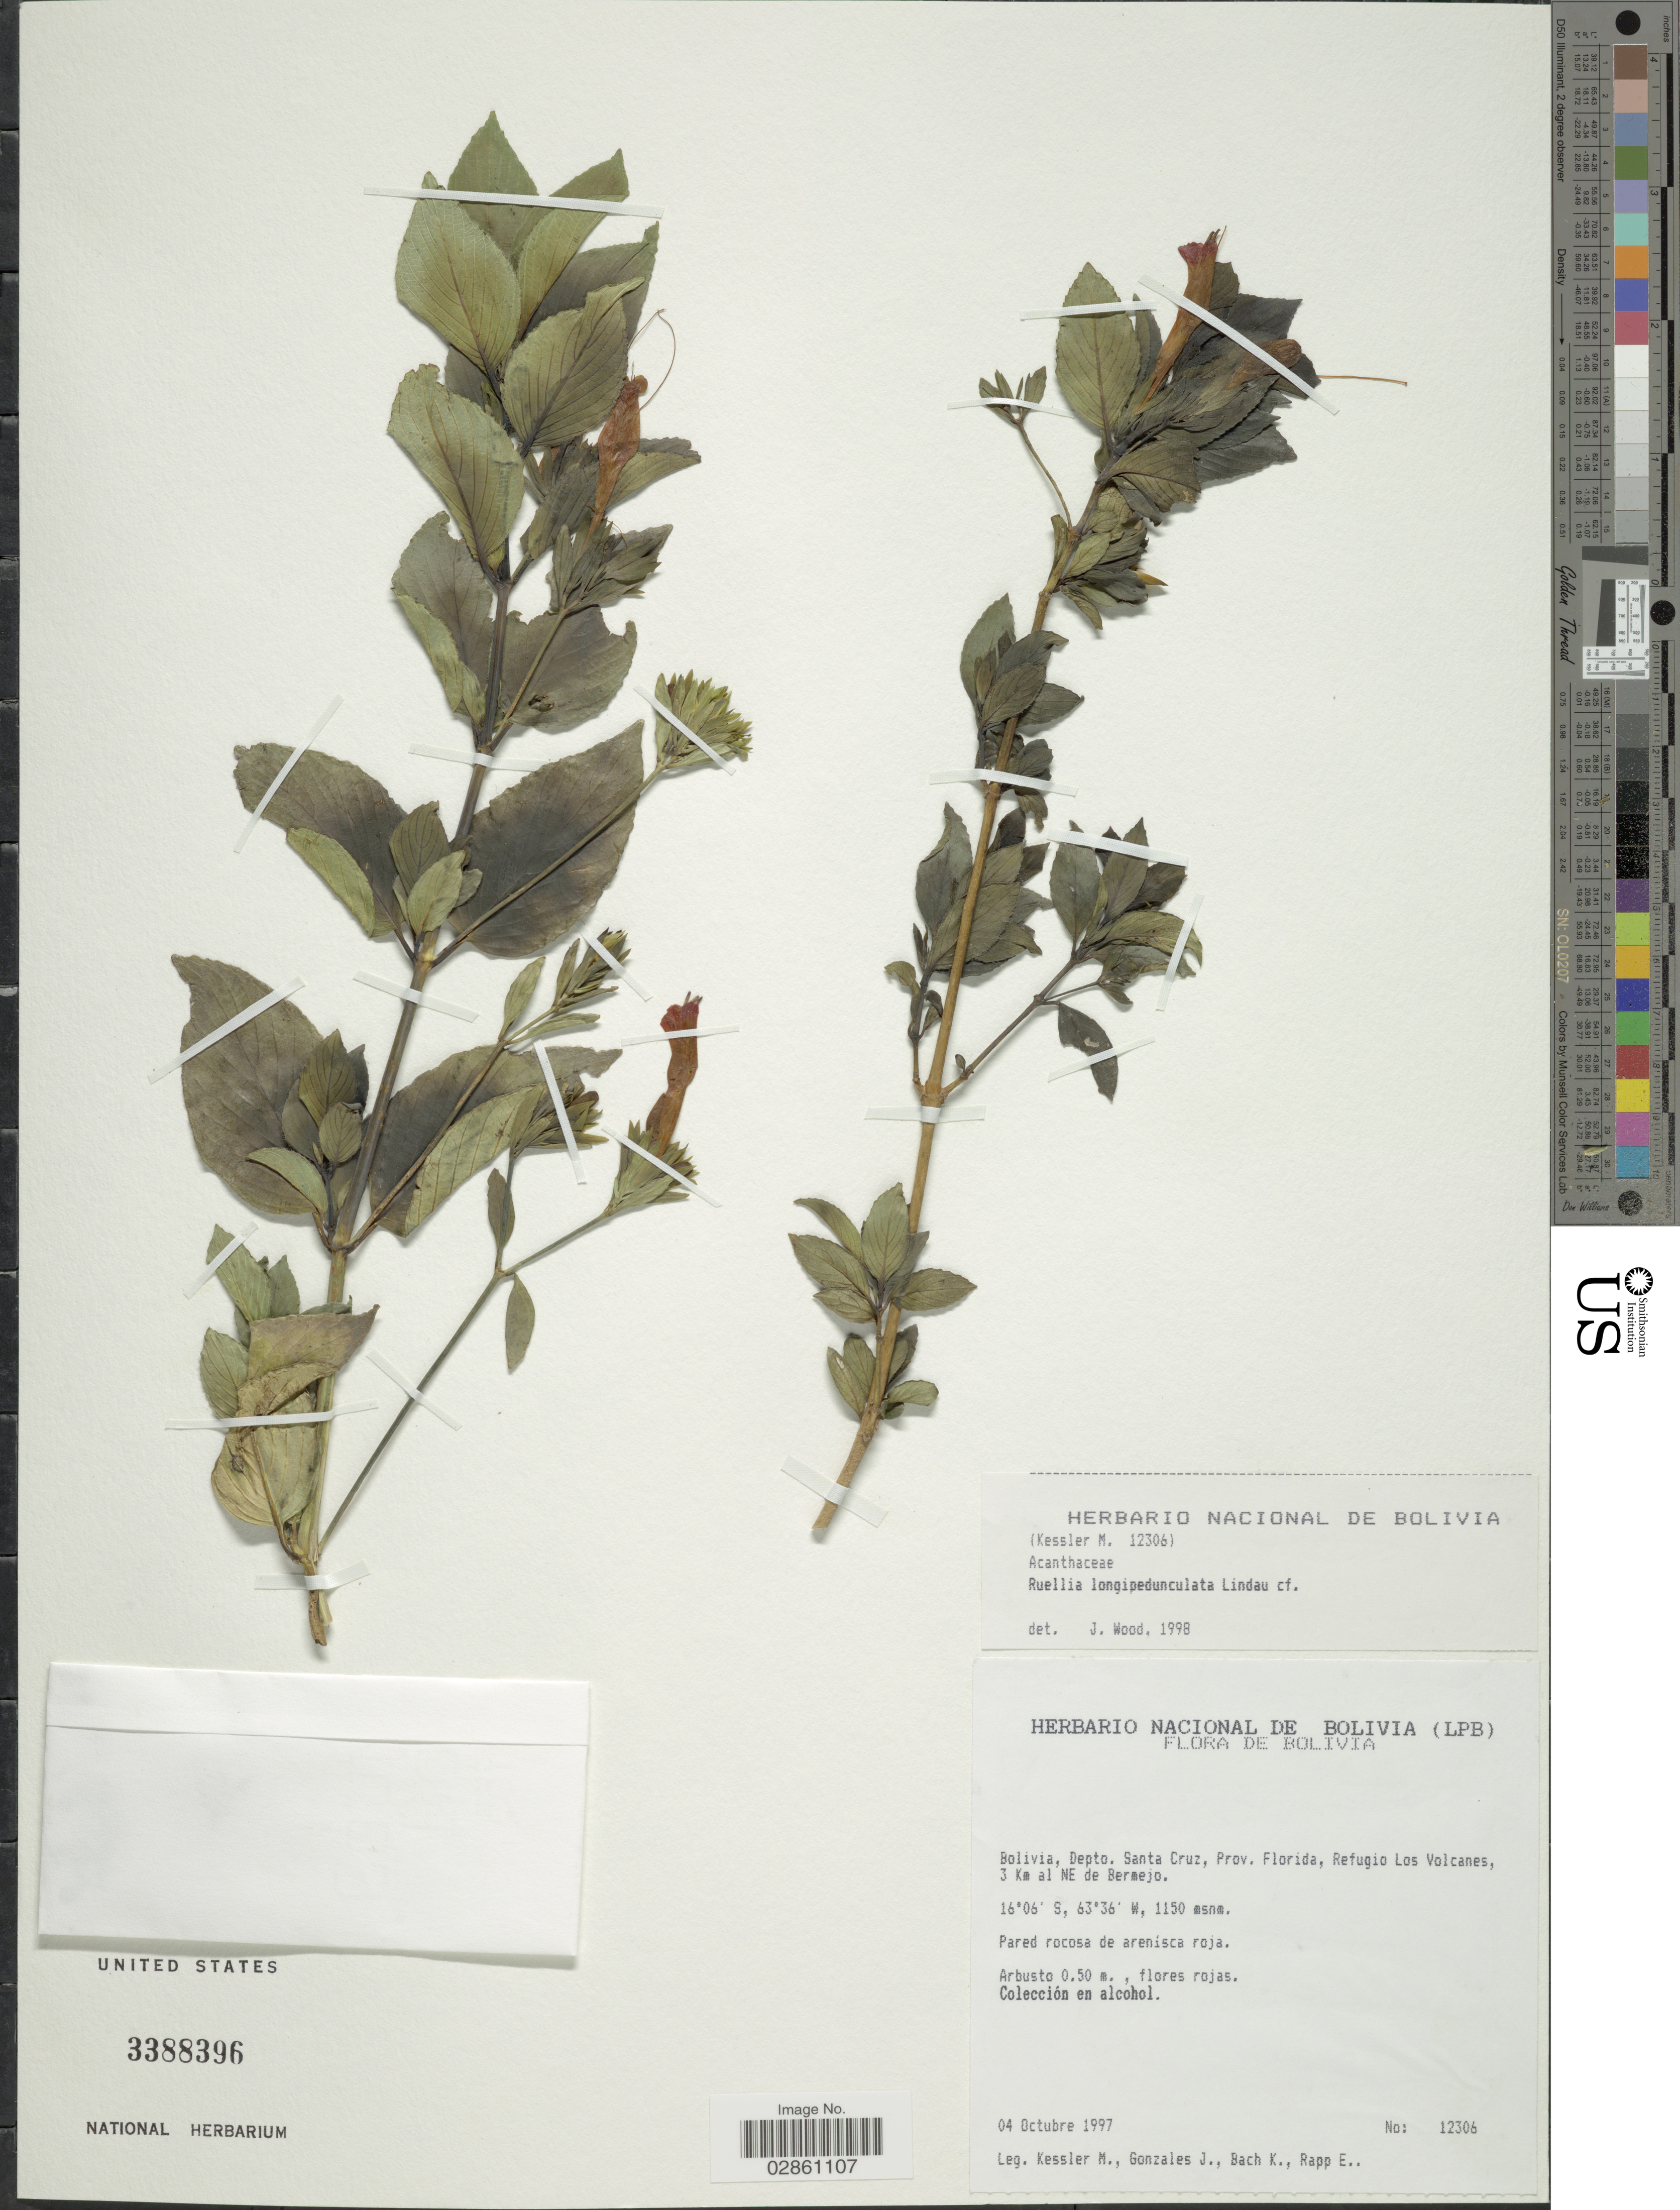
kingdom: Plantae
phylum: Tracheophyta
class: Magnoliopsida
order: Lamiales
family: Acanthaceae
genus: Ruellia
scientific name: Ruellia longipedunculata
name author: Lindau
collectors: M. Kessler, J. Gonzales, K. Bach & -. Rapp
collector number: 12306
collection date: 1997-10-04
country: Bolivia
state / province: Santa Cruz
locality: Depto. Santa Cruz, Prov. Florida, Refugio Los Volcanes, 3 Km al NE de Bermejo.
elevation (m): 1150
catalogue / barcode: US 3388396